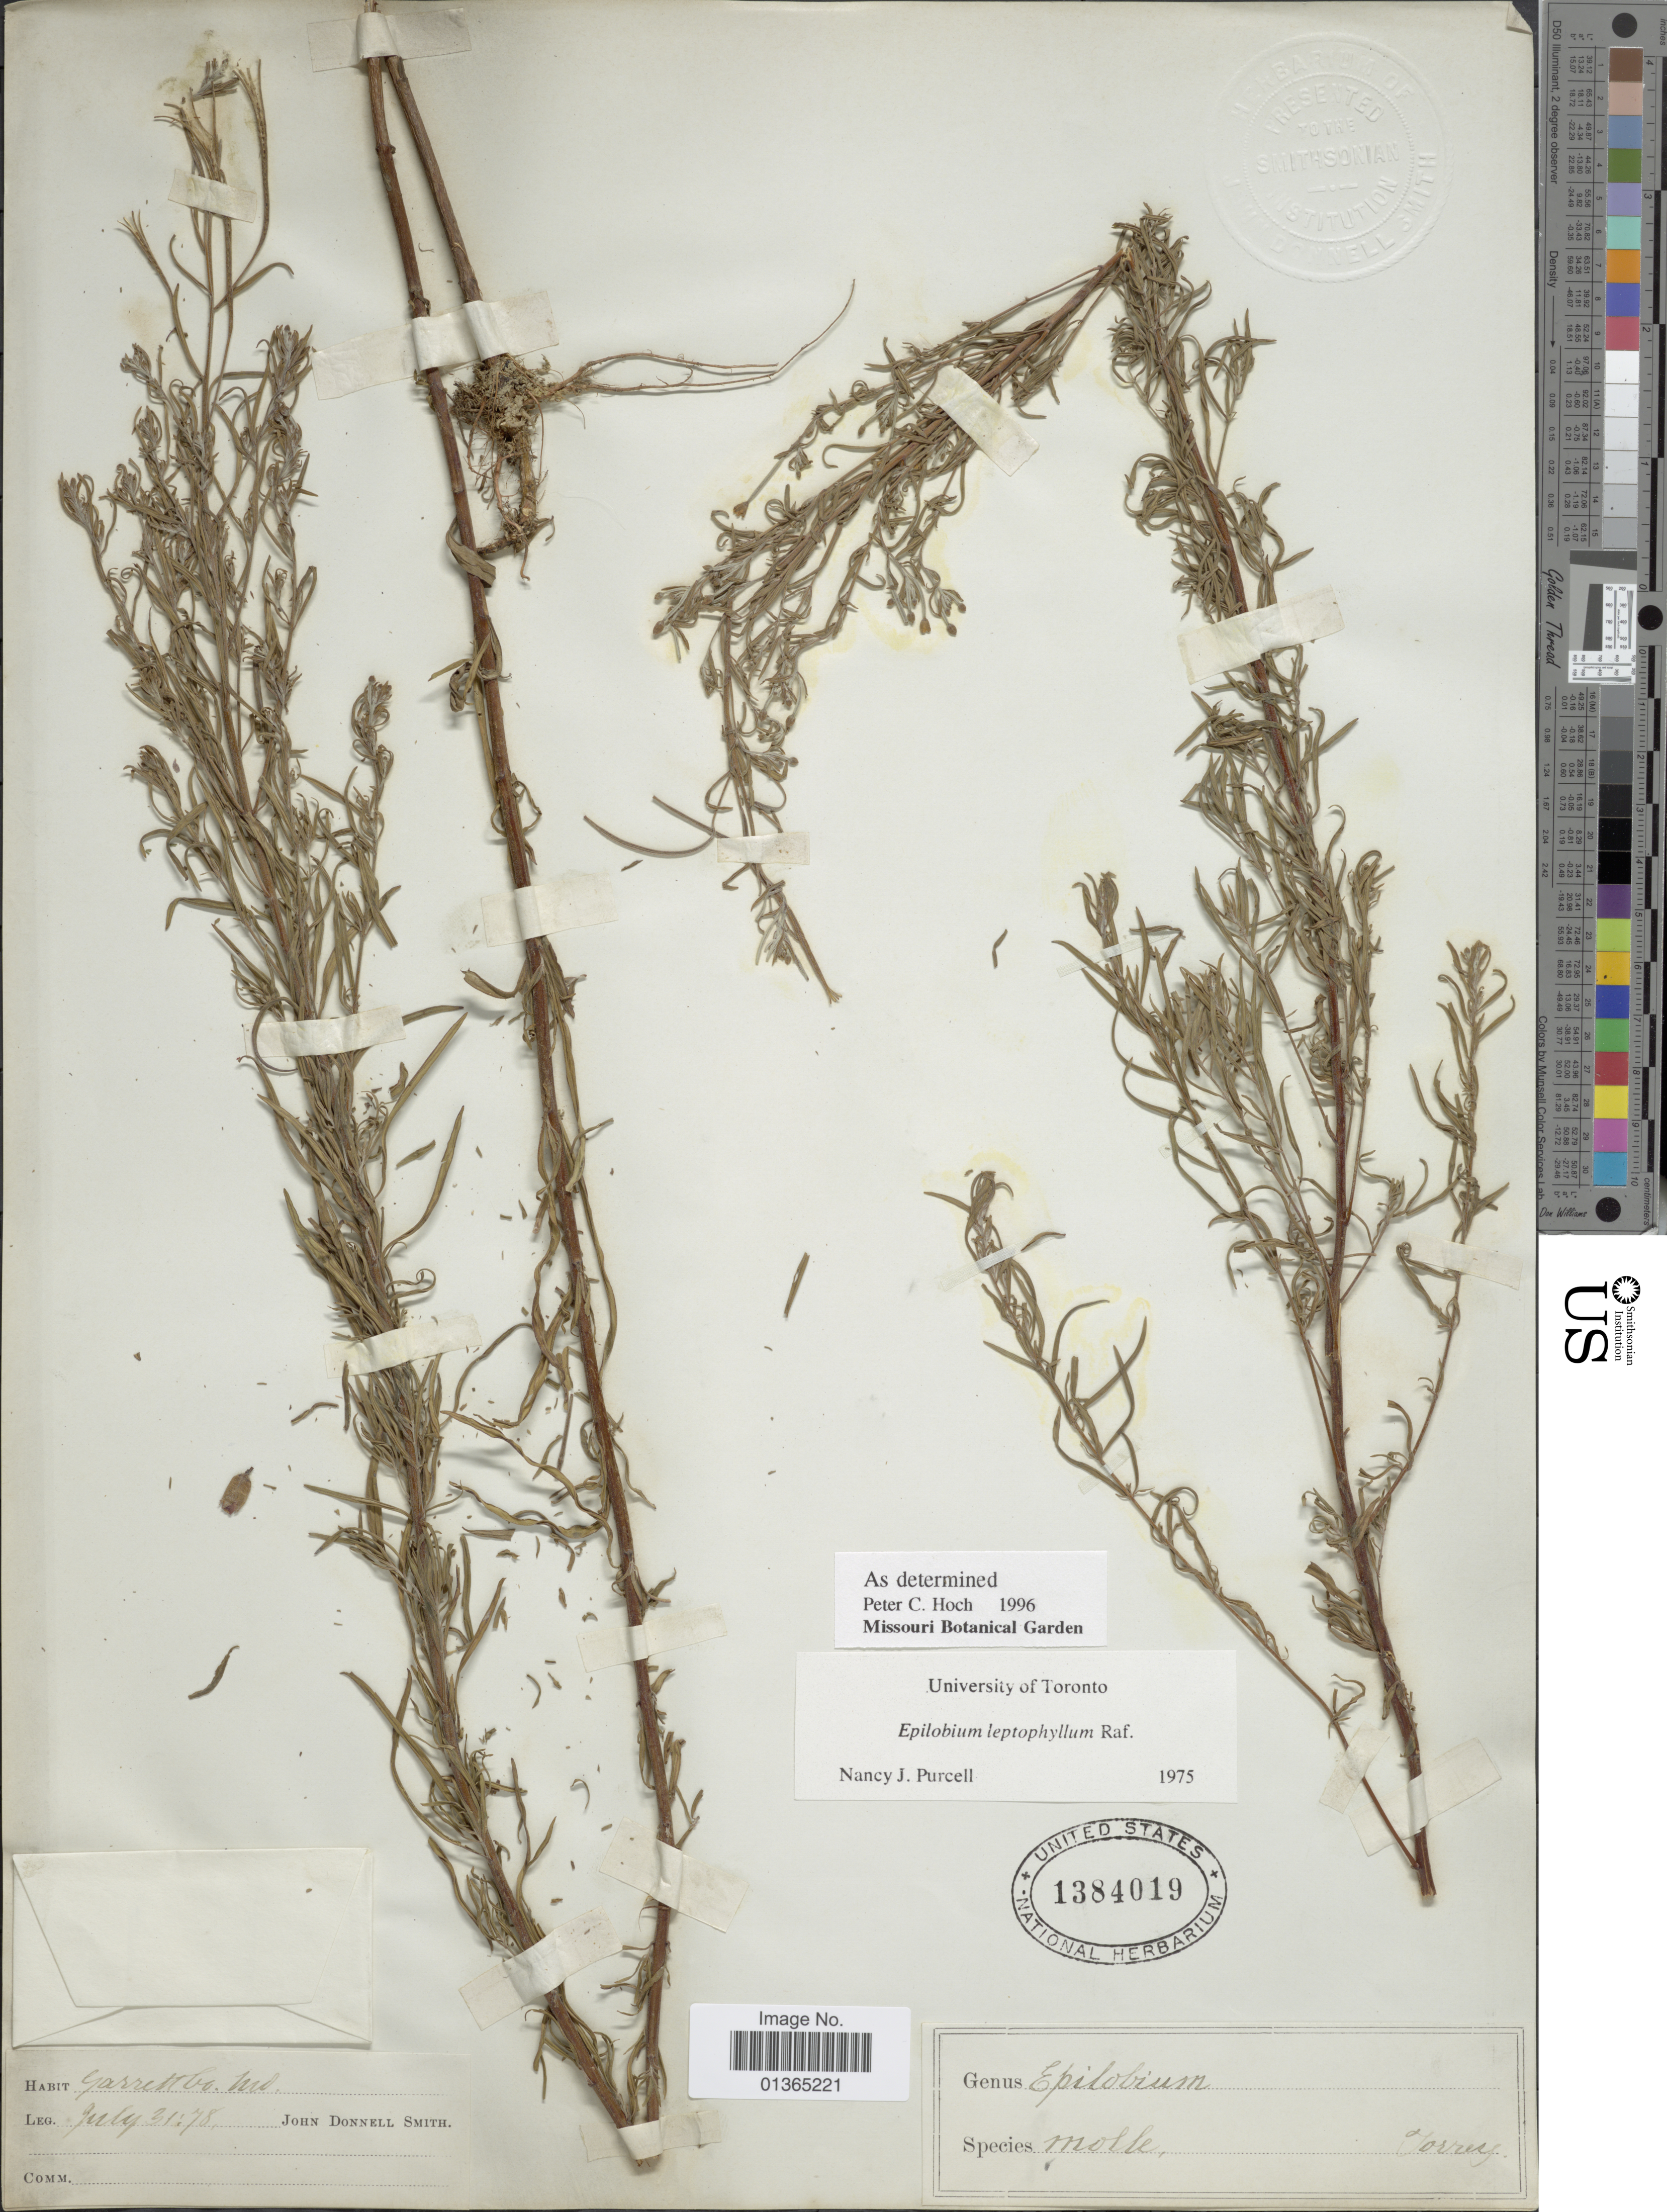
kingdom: Plantae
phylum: Tracheophyta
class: Magnoliopsida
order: Myrtales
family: Onagraceae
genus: Epilobium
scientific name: Epilobium leptophyllum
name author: Raf.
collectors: J. Donnell Smith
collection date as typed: Transcribed d/m/y: 31/7/78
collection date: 1878-07-31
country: United States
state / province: Maryland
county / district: Garrett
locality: Garrett Co. Md.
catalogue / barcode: US 1384019